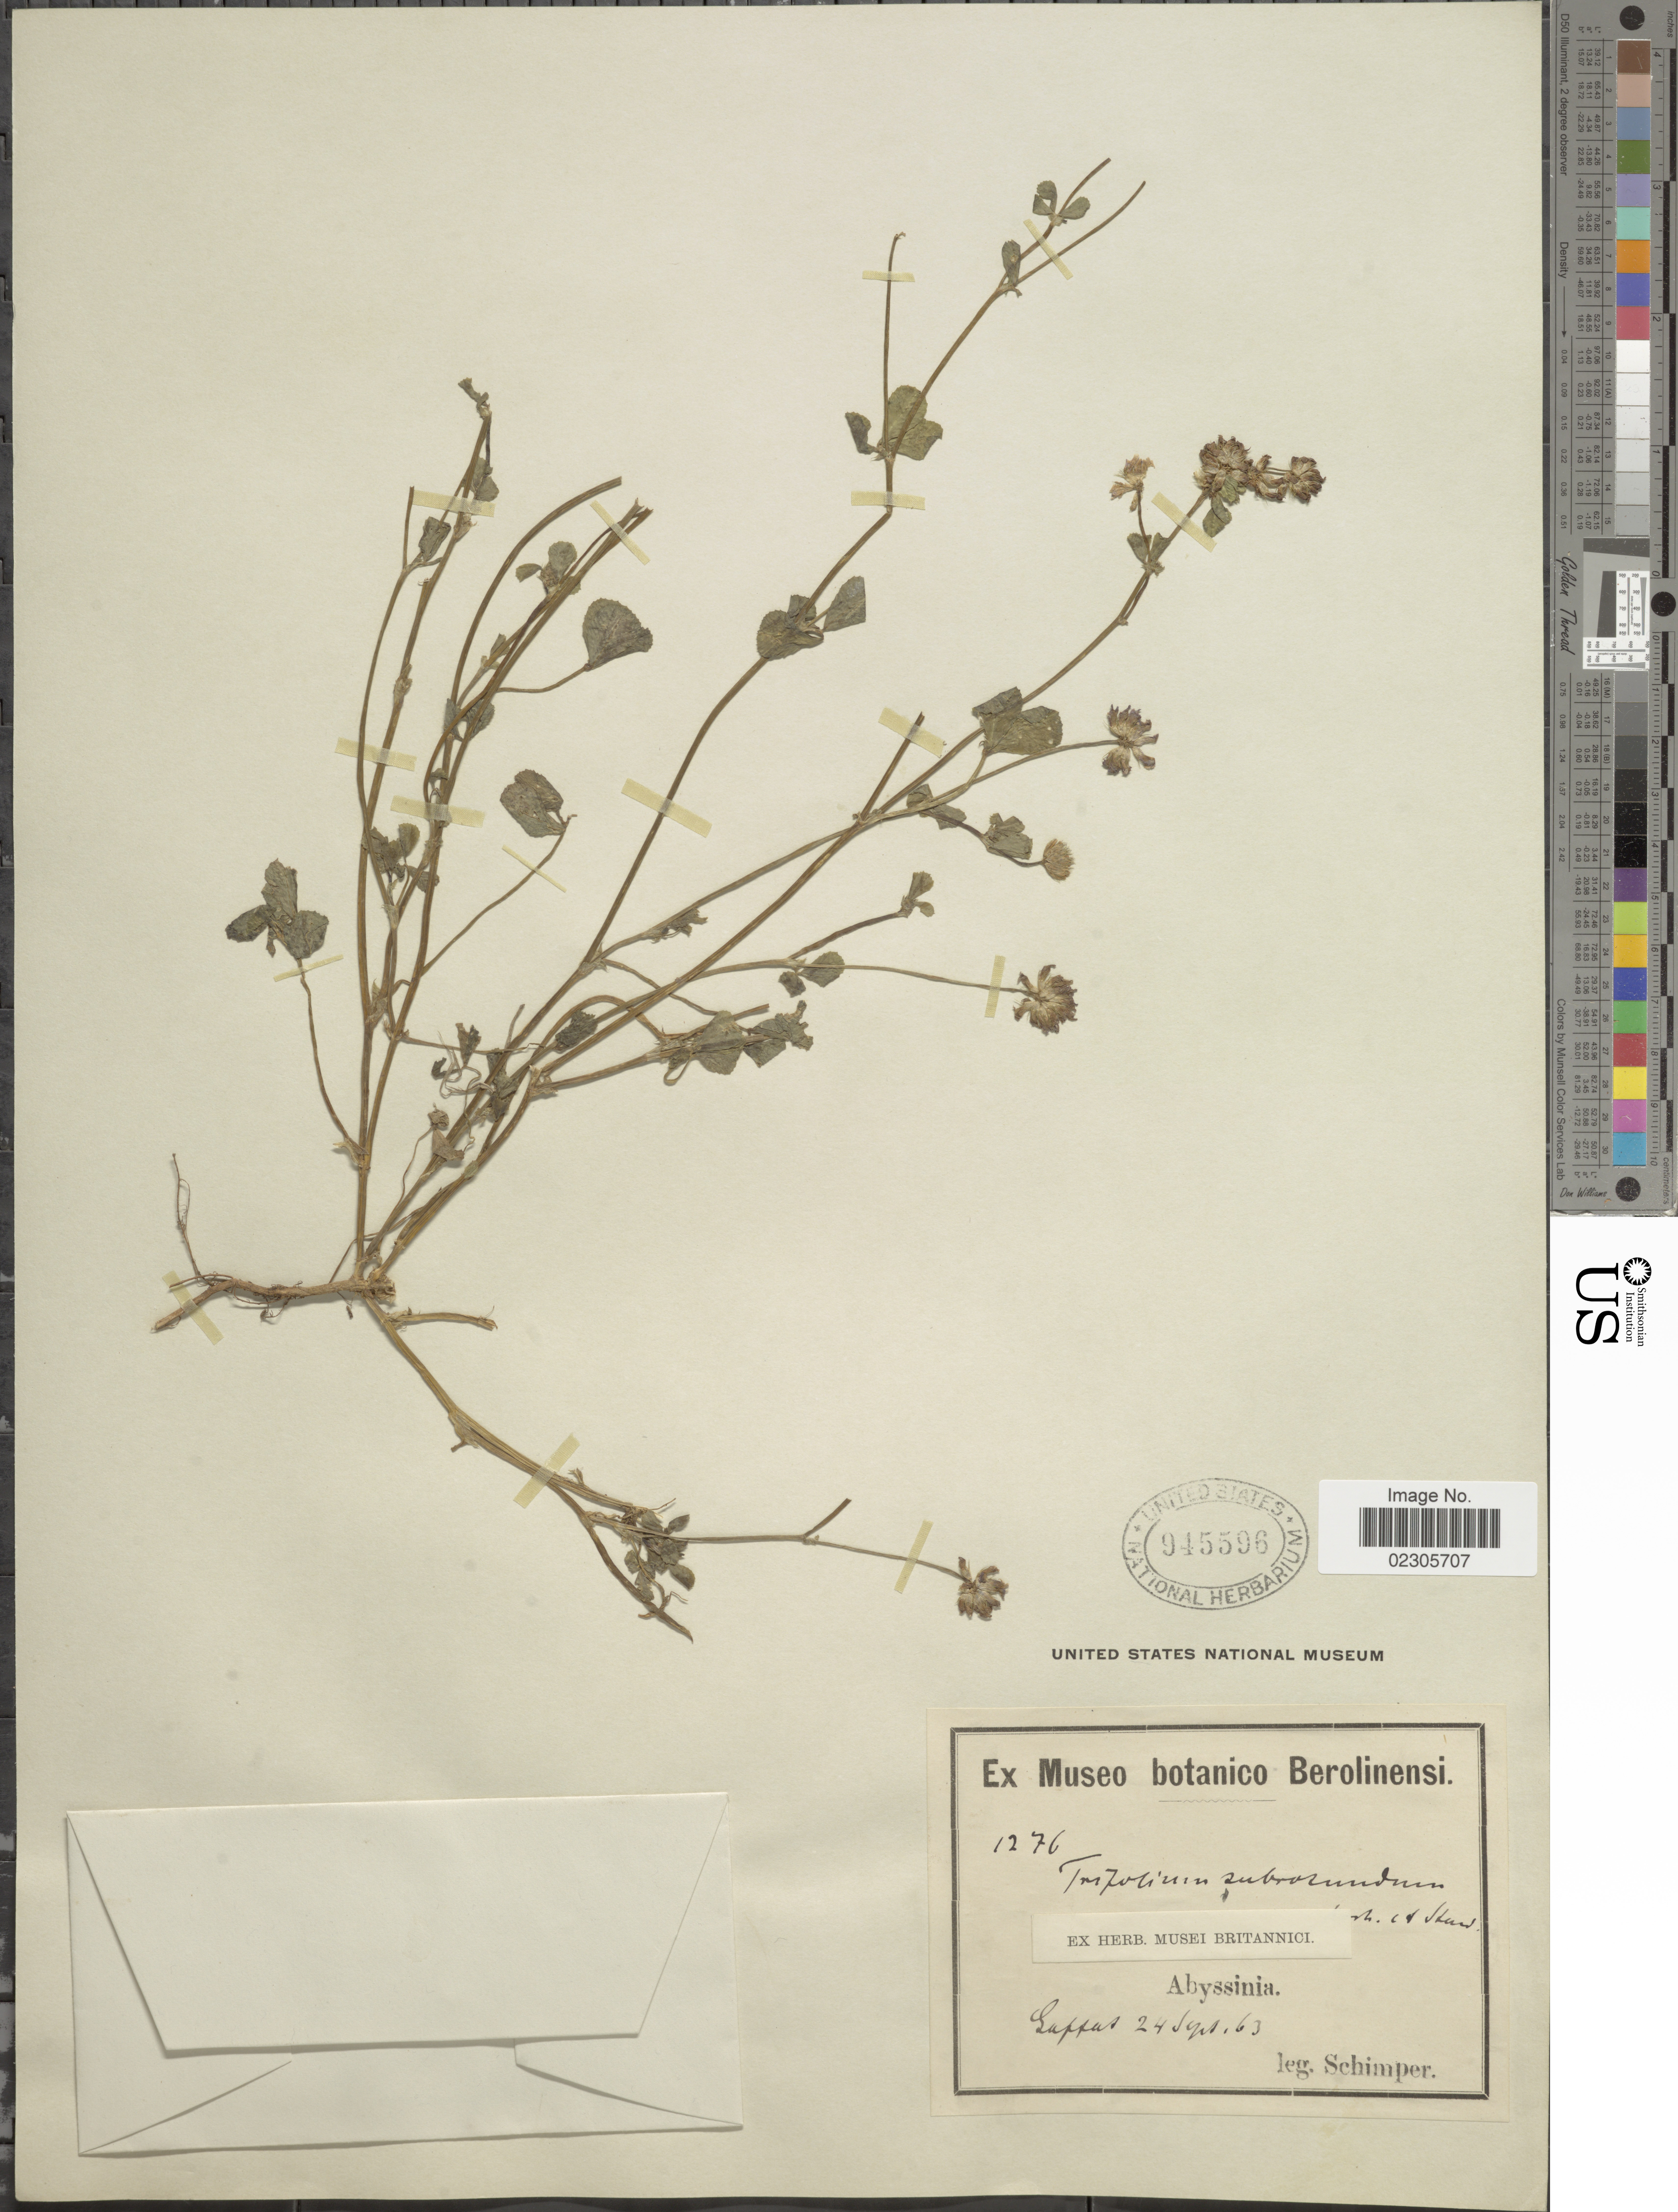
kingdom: Plantae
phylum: Tracheophyta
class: Magnoliopsida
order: Fabales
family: Fabaceae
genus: Trifolium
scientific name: Trifolium subrotundum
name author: Steud. & Hochst.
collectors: -. Schimper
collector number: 1276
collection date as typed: Transcribed d/m/y: 24/9/63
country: Eritrea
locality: Abyssinia, Lappas [interpreted]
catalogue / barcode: US 945596